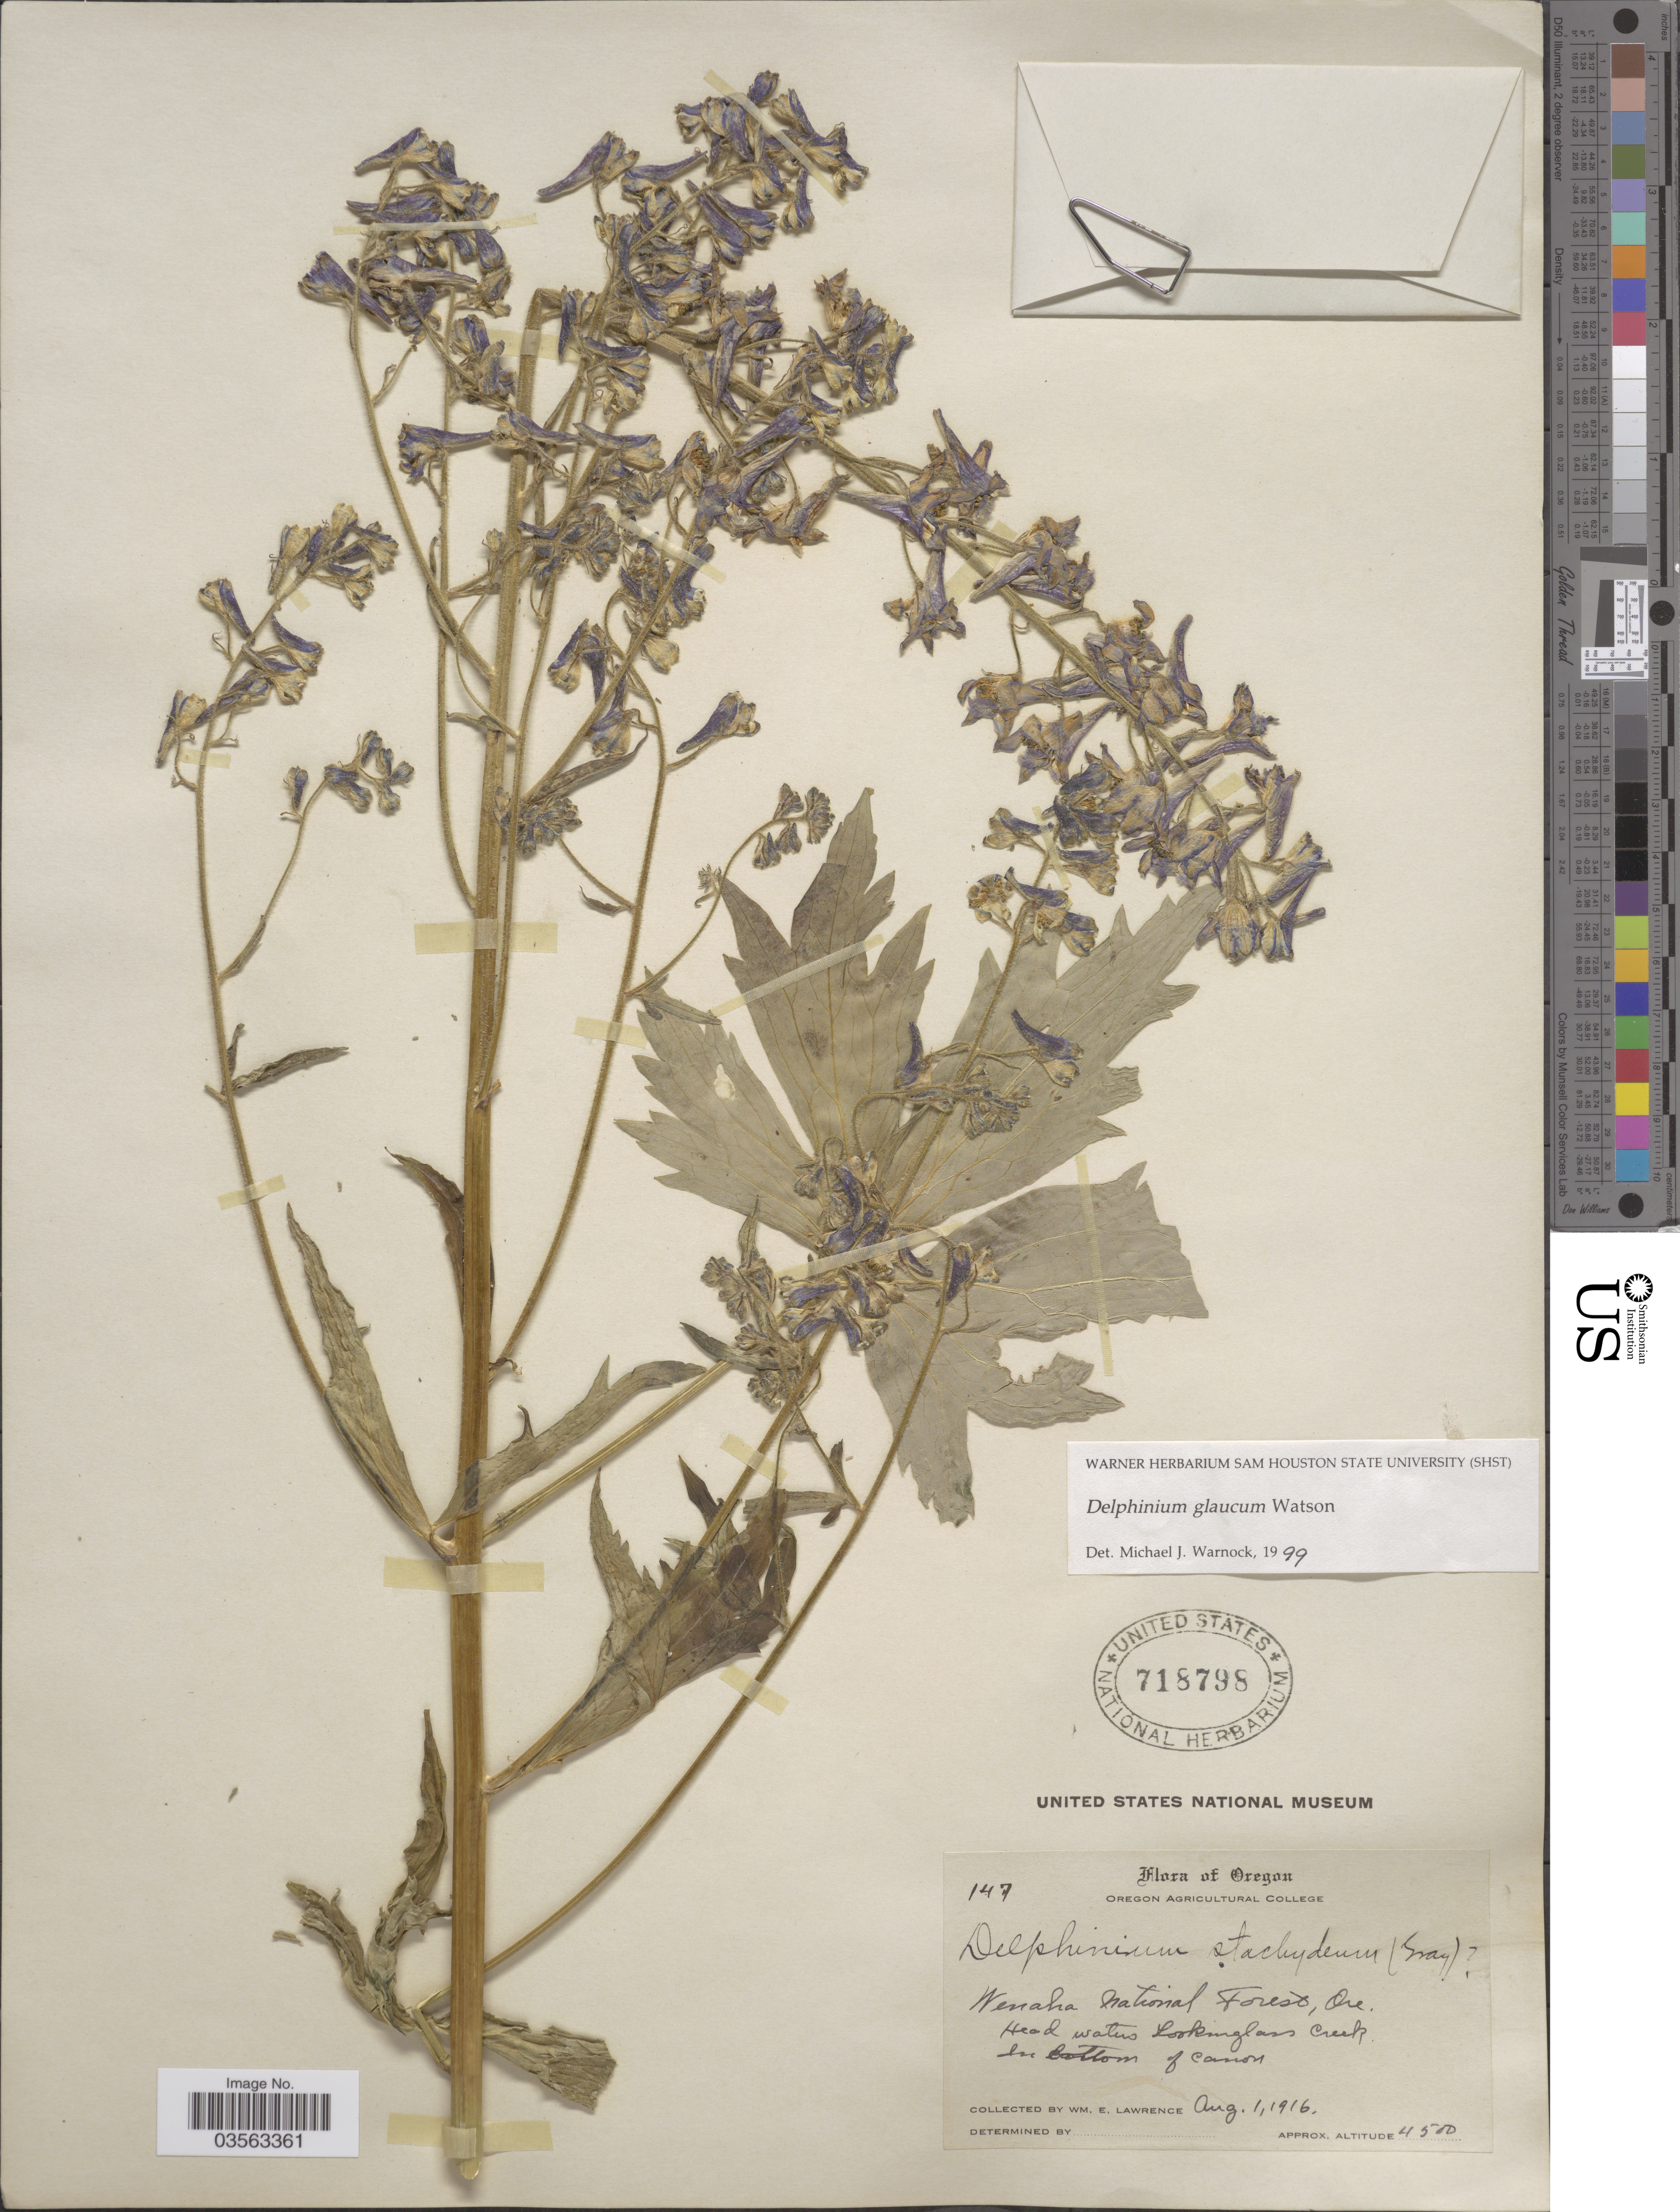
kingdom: Plantae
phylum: Tracheophyta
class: Magnoliopsida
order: Ranunculales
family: Ranunculaceae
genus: Delphinium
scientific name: Delphinium glaucum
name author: S. Watson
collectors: W. Lawrence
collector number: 147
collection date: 1916-08-01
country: United States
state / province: Oregon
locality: Wenaha National Forest. Head waters Lookinglass Creek. In bottom of canon.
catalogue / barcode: US 718798